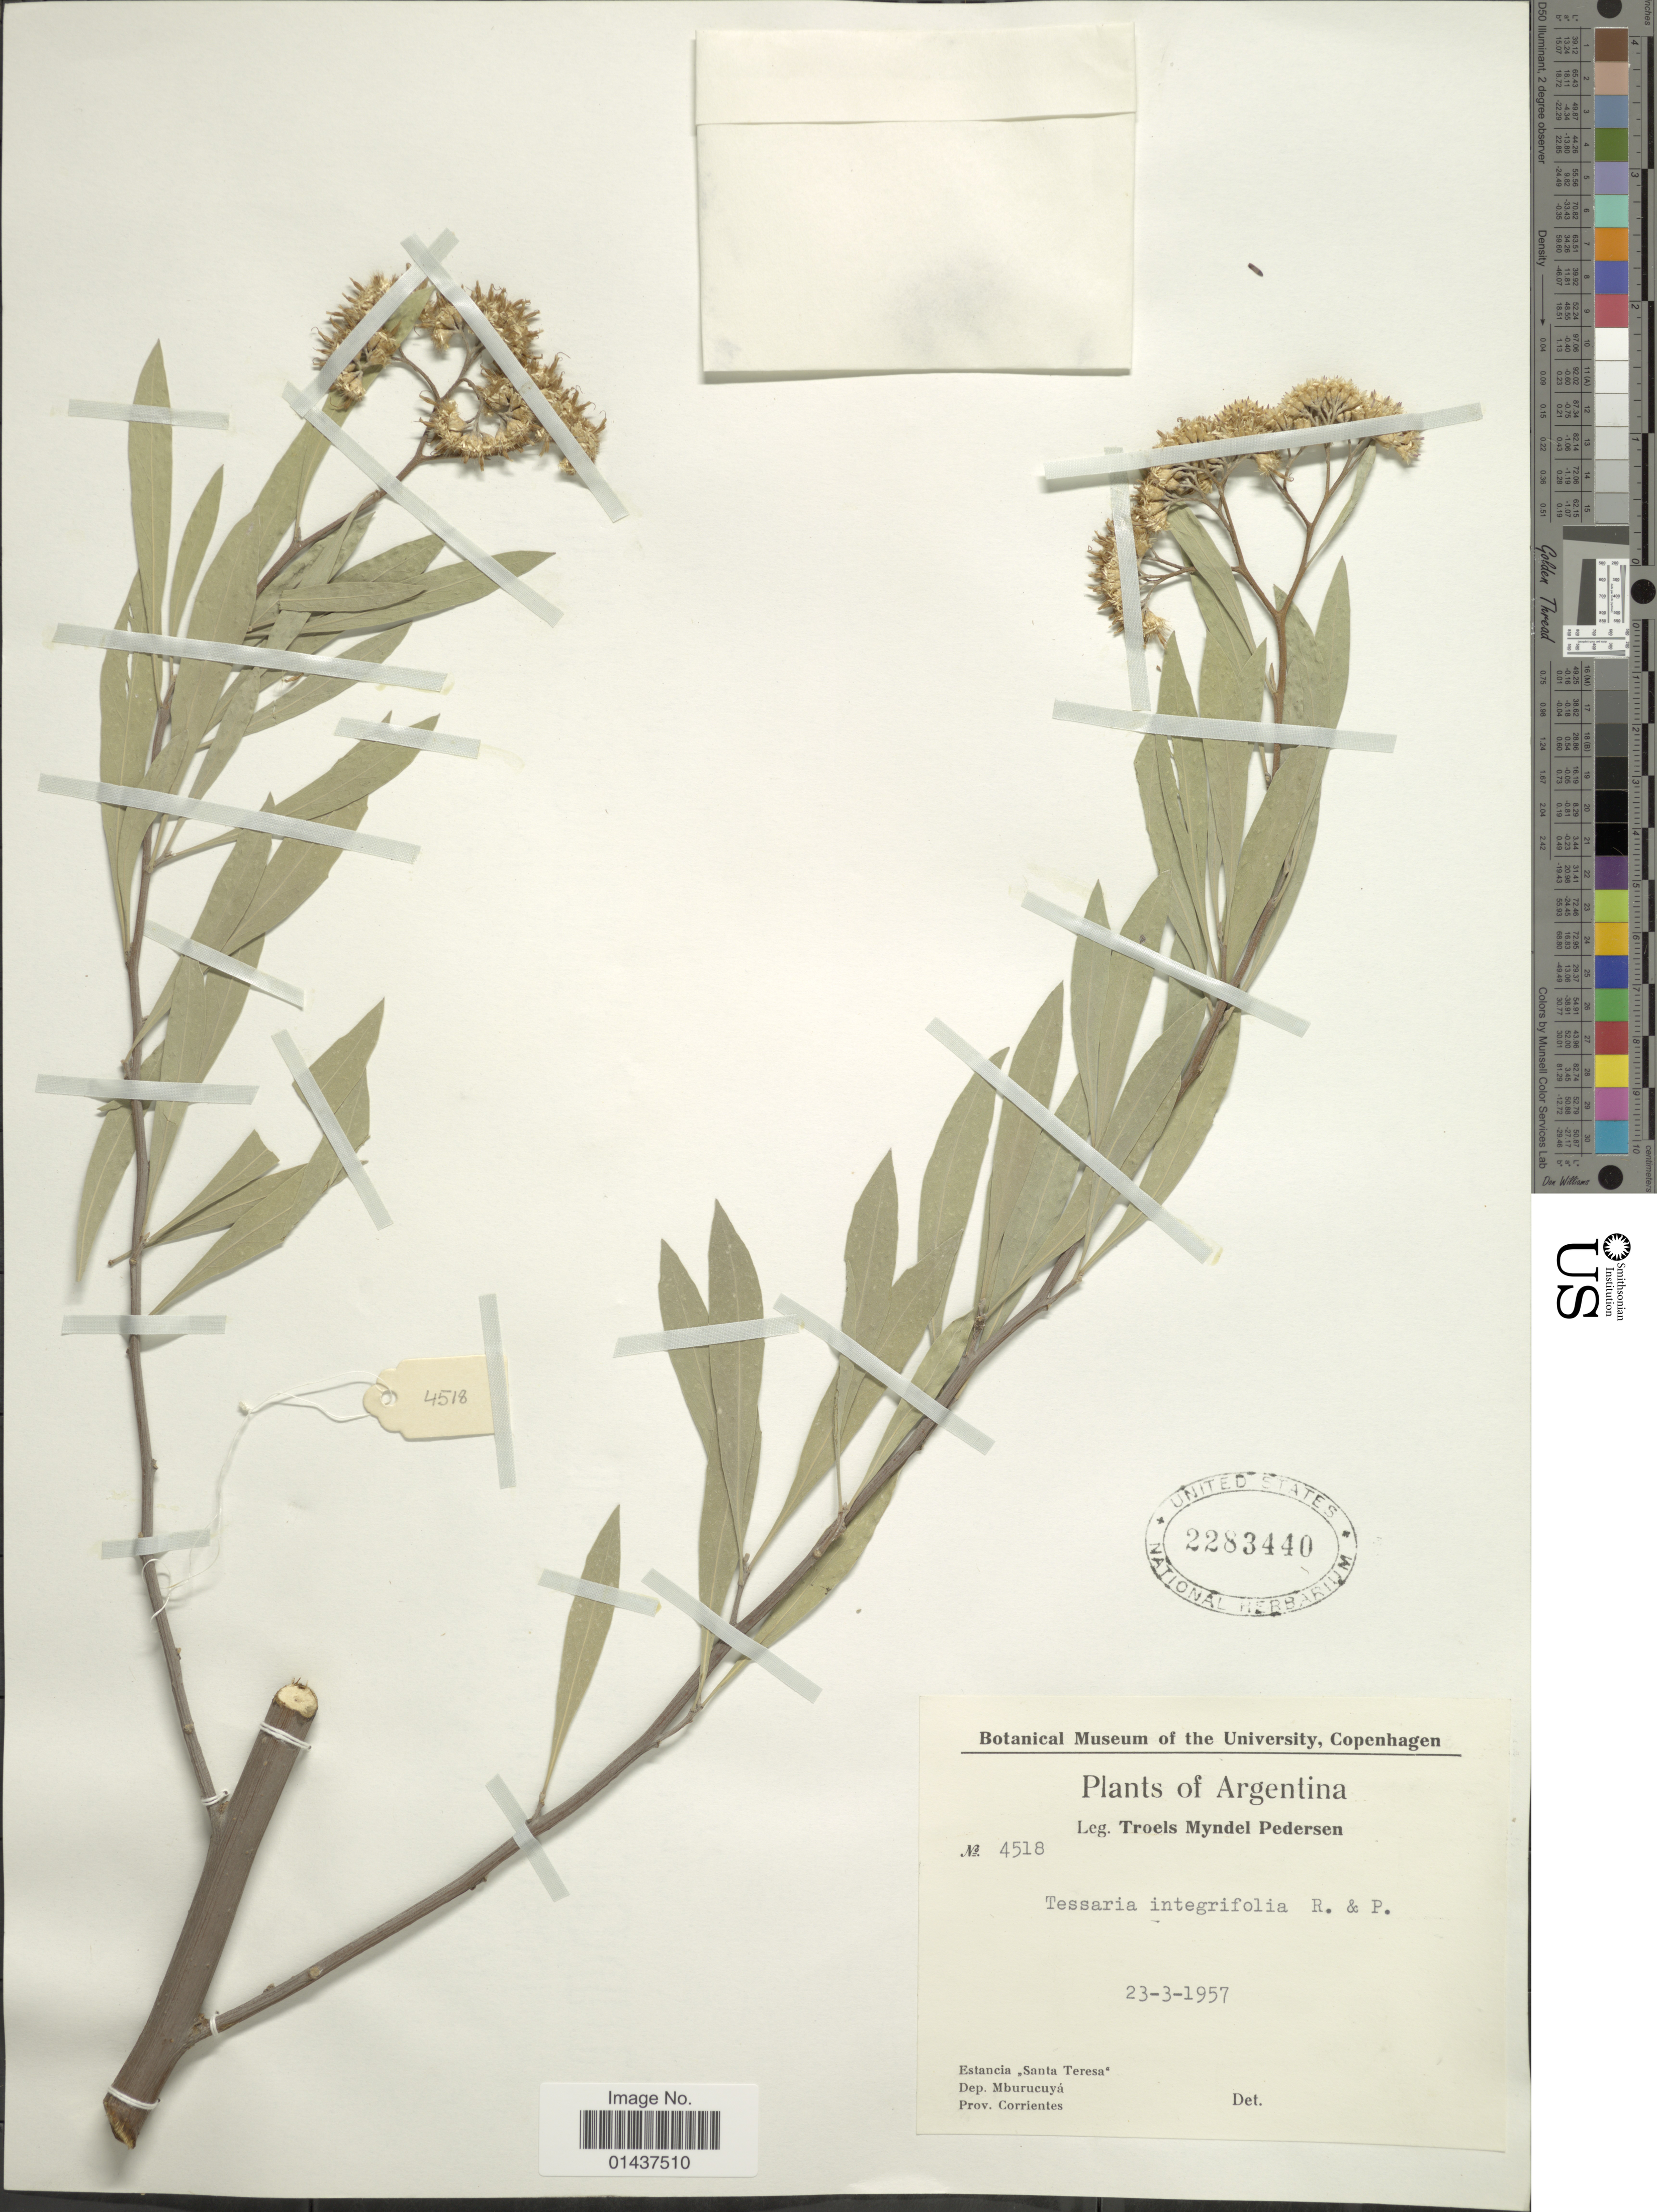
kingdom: Plantae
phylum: Tracheophyta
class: Magnoliopsida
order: Asterales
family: Asteraceae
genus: Tessaria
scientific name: Tessaria integrifolia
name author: Ruiz & Pav.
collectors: T. Pederson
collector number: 4518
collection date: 1957-03-23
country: Argentina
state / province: Corrientes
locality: Etancia ,,Santa Teresa' Dep. Mburucuyá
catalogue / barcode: US 2283440